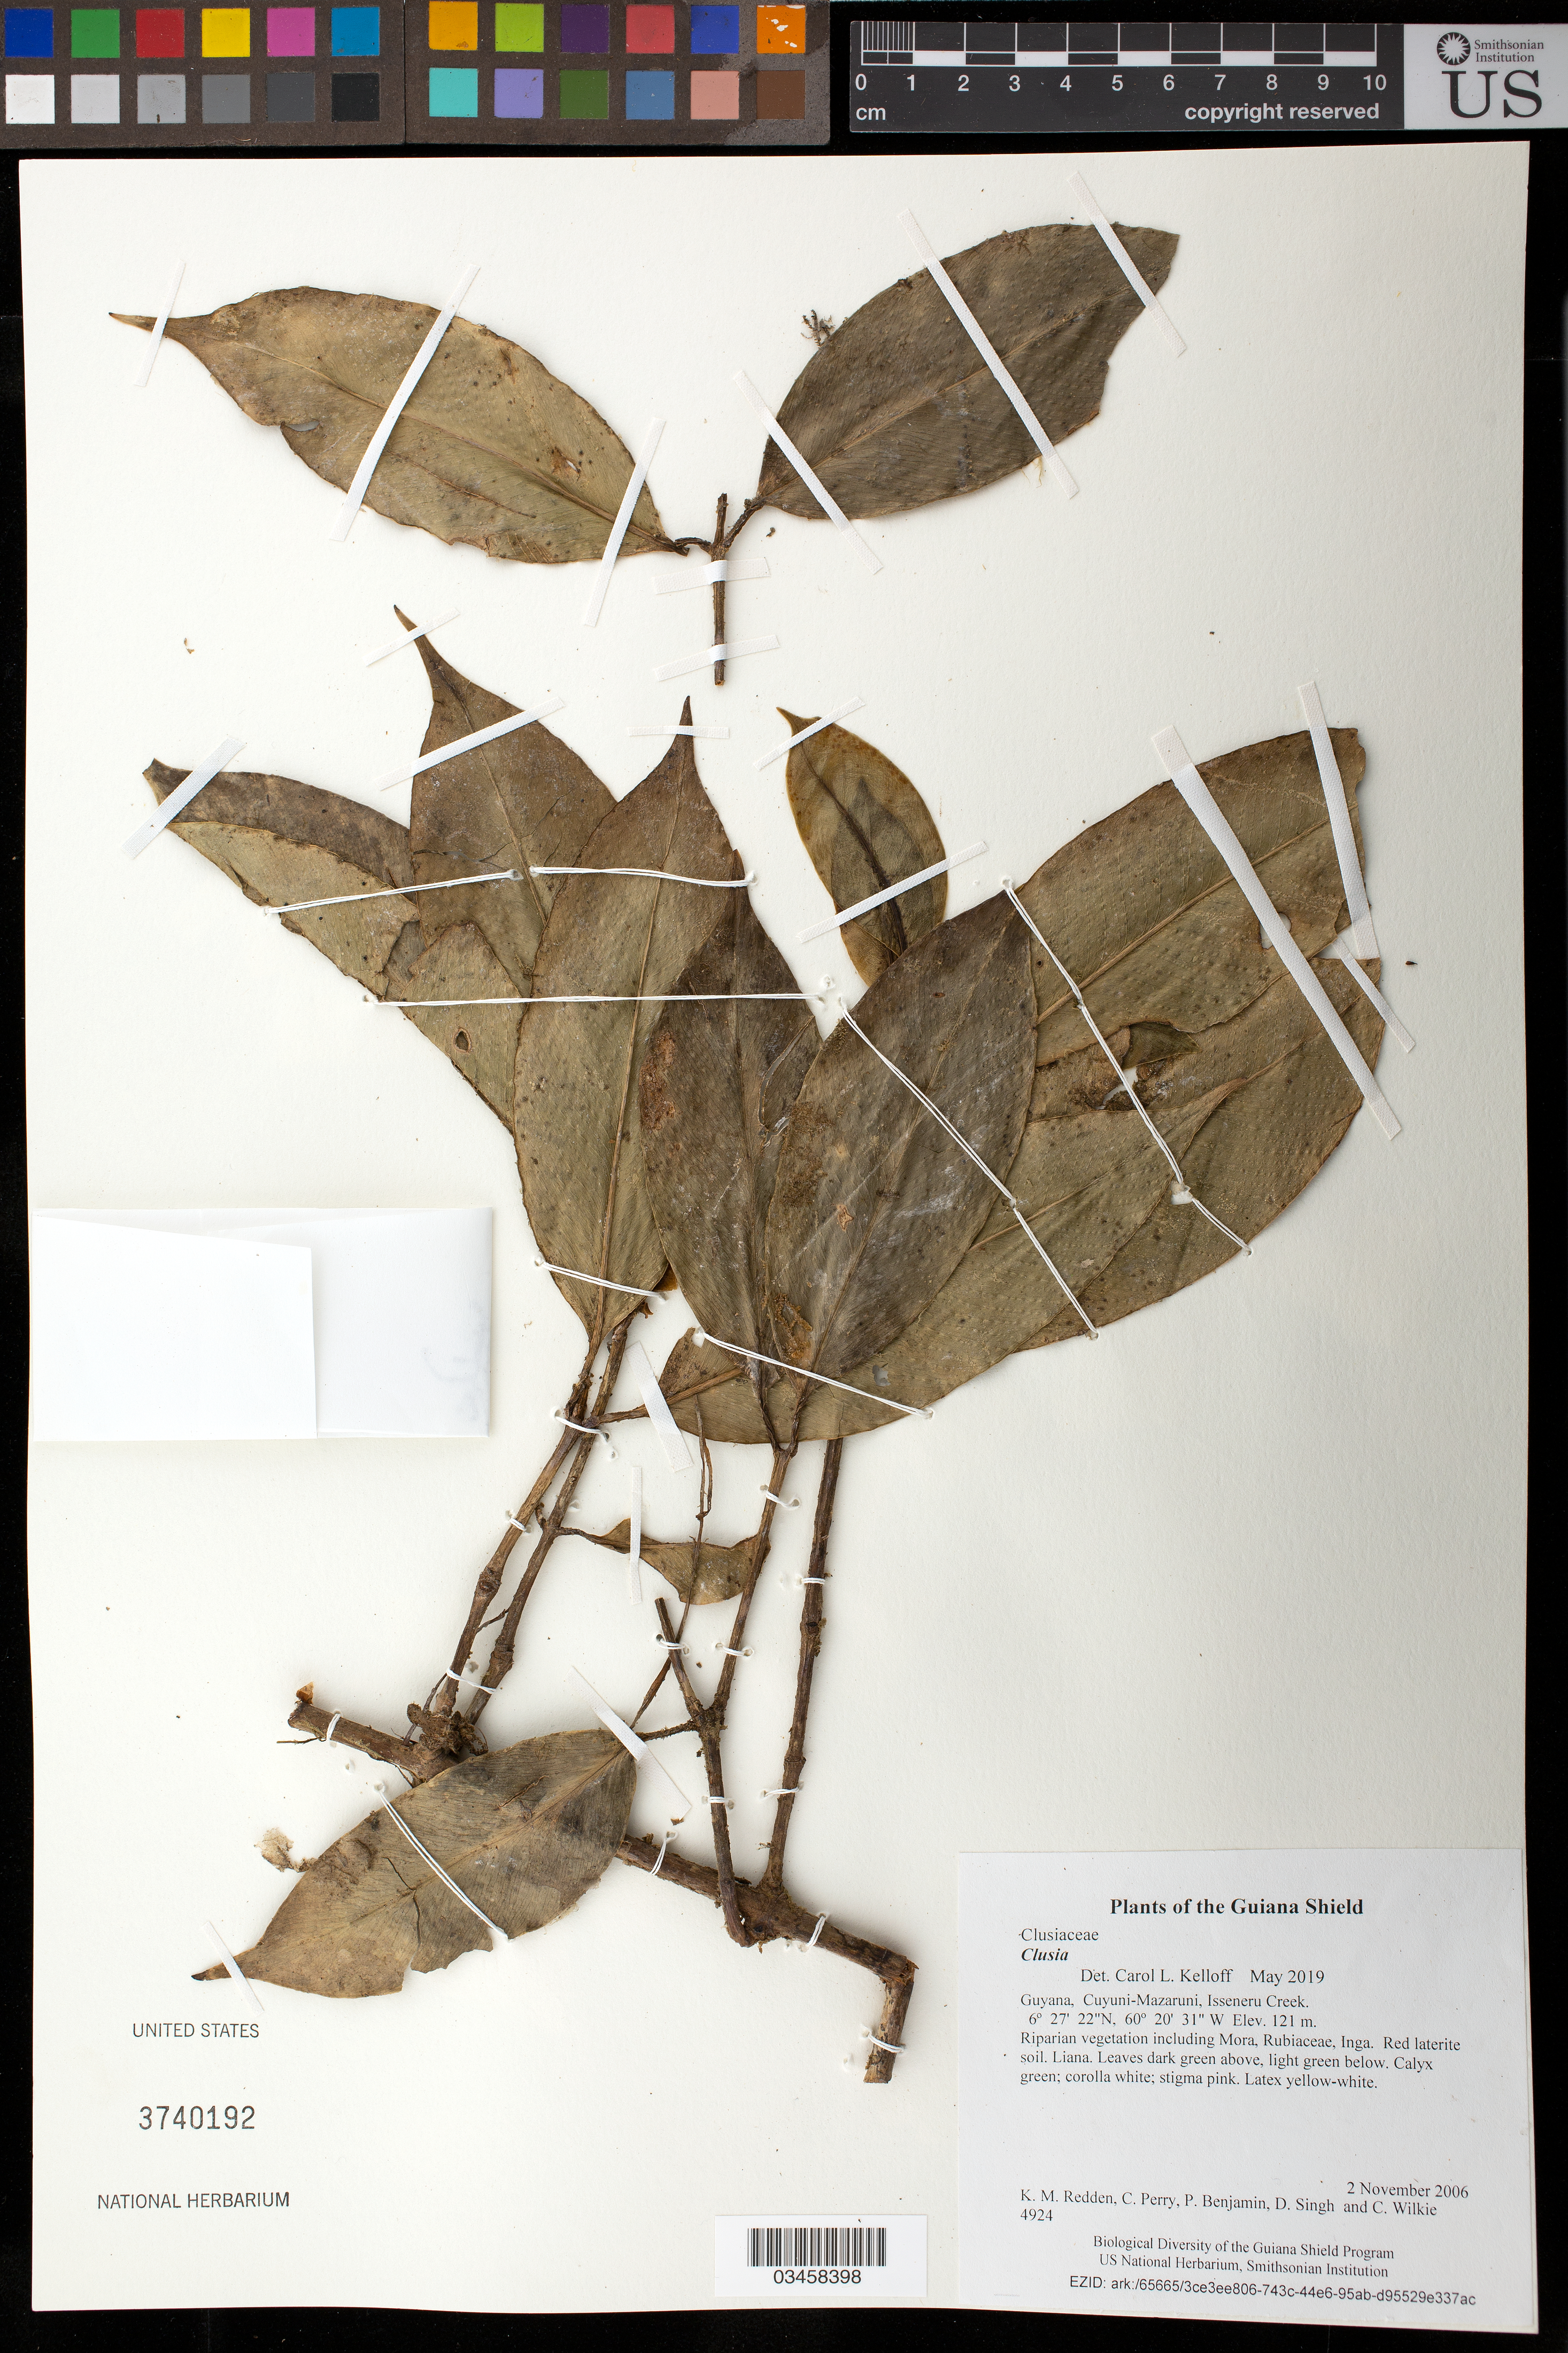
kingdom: Plantae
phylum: Tracheophyta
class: Magnoliopsida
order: Malpighiales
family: Clusiaceae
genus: Clusia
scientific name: Clusia sp.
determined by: Kelloff, Carol L.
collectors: K. M. Redden, C. Perry, P. Benjamin, D. Singh & C. Wilkie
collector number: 4924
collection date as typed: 2 November 2006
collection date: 2006-11-02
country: Guyana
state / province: Cuyuni-Mazaruni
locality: Isseneru Creek.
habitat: Riparian vegetation including Mora, Rubiaceae, Inga. Red laterite soil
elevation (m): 121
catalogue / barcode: US 3740192